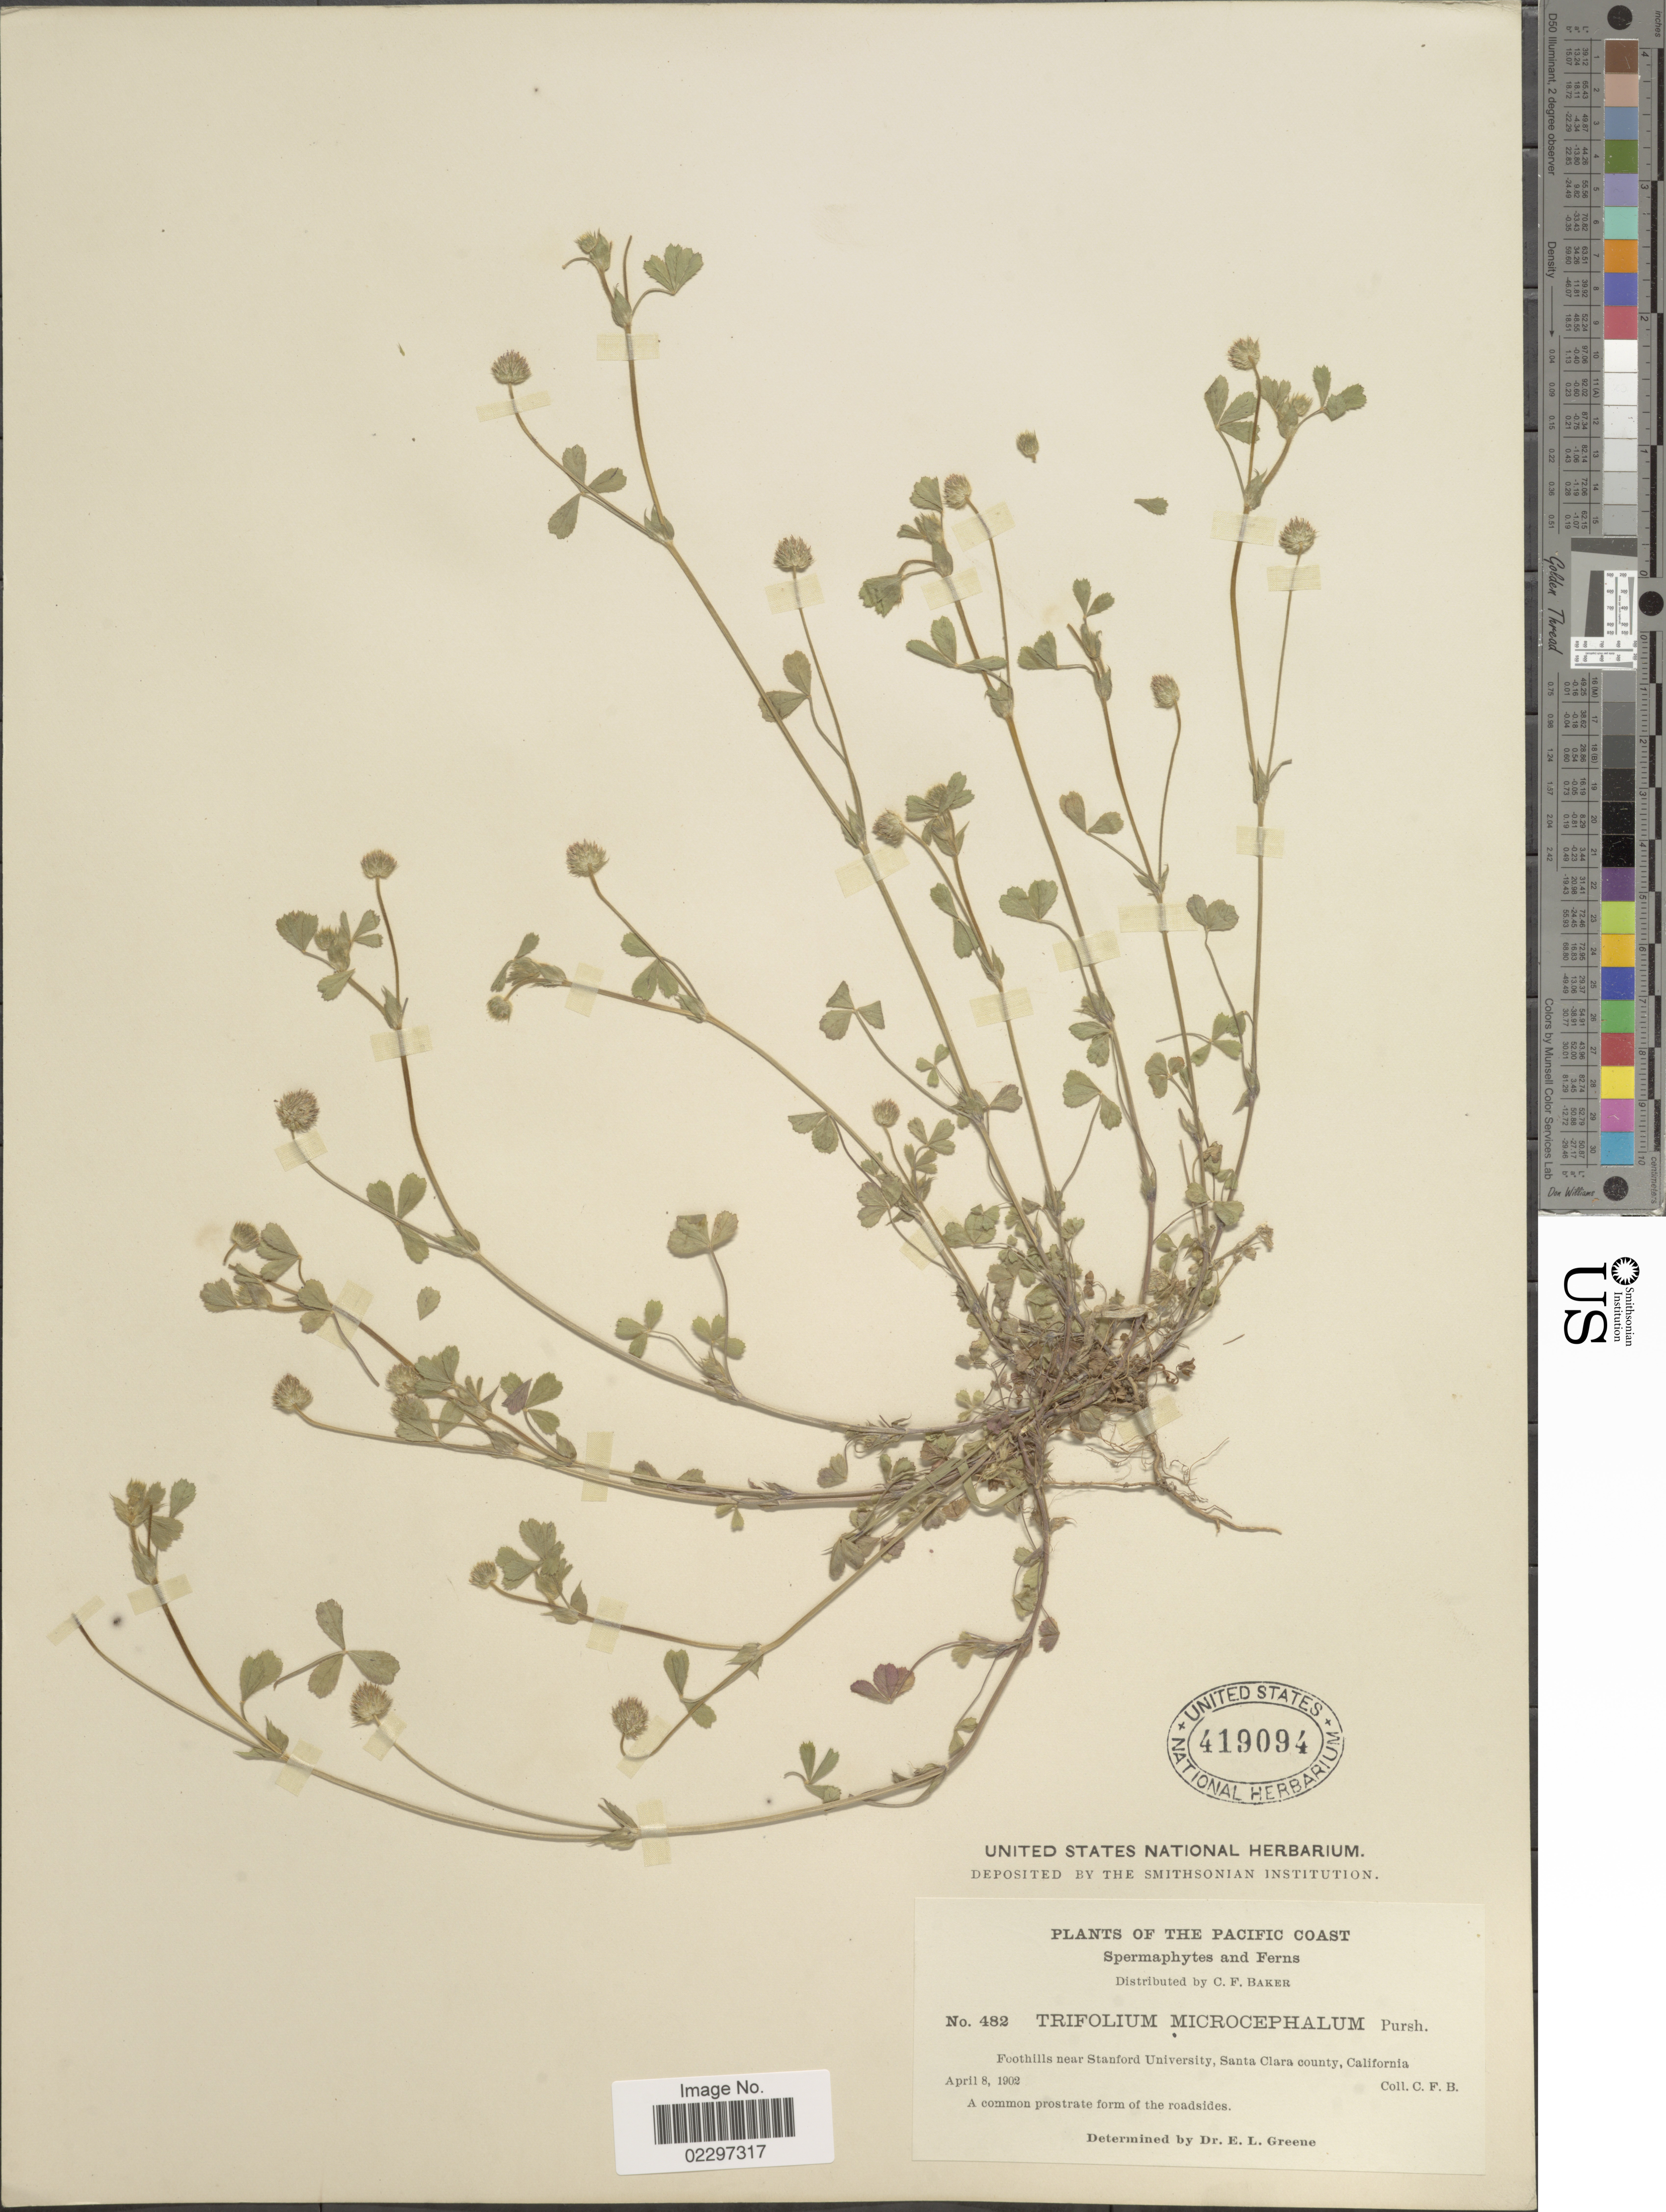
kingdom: Plantae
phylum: Tracheophyta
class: Magnoliopsida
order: Fabales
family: Fabaceae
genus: Trifolium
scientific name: Trifolium microcephalum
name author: Pursh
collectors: C. F. Baker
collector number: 482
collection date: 1902-04-08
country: United States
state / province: California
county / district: Santa Clara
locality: Pacific Coast. Foothills near Stanford University, Santa Clara county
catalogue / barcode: US 419094